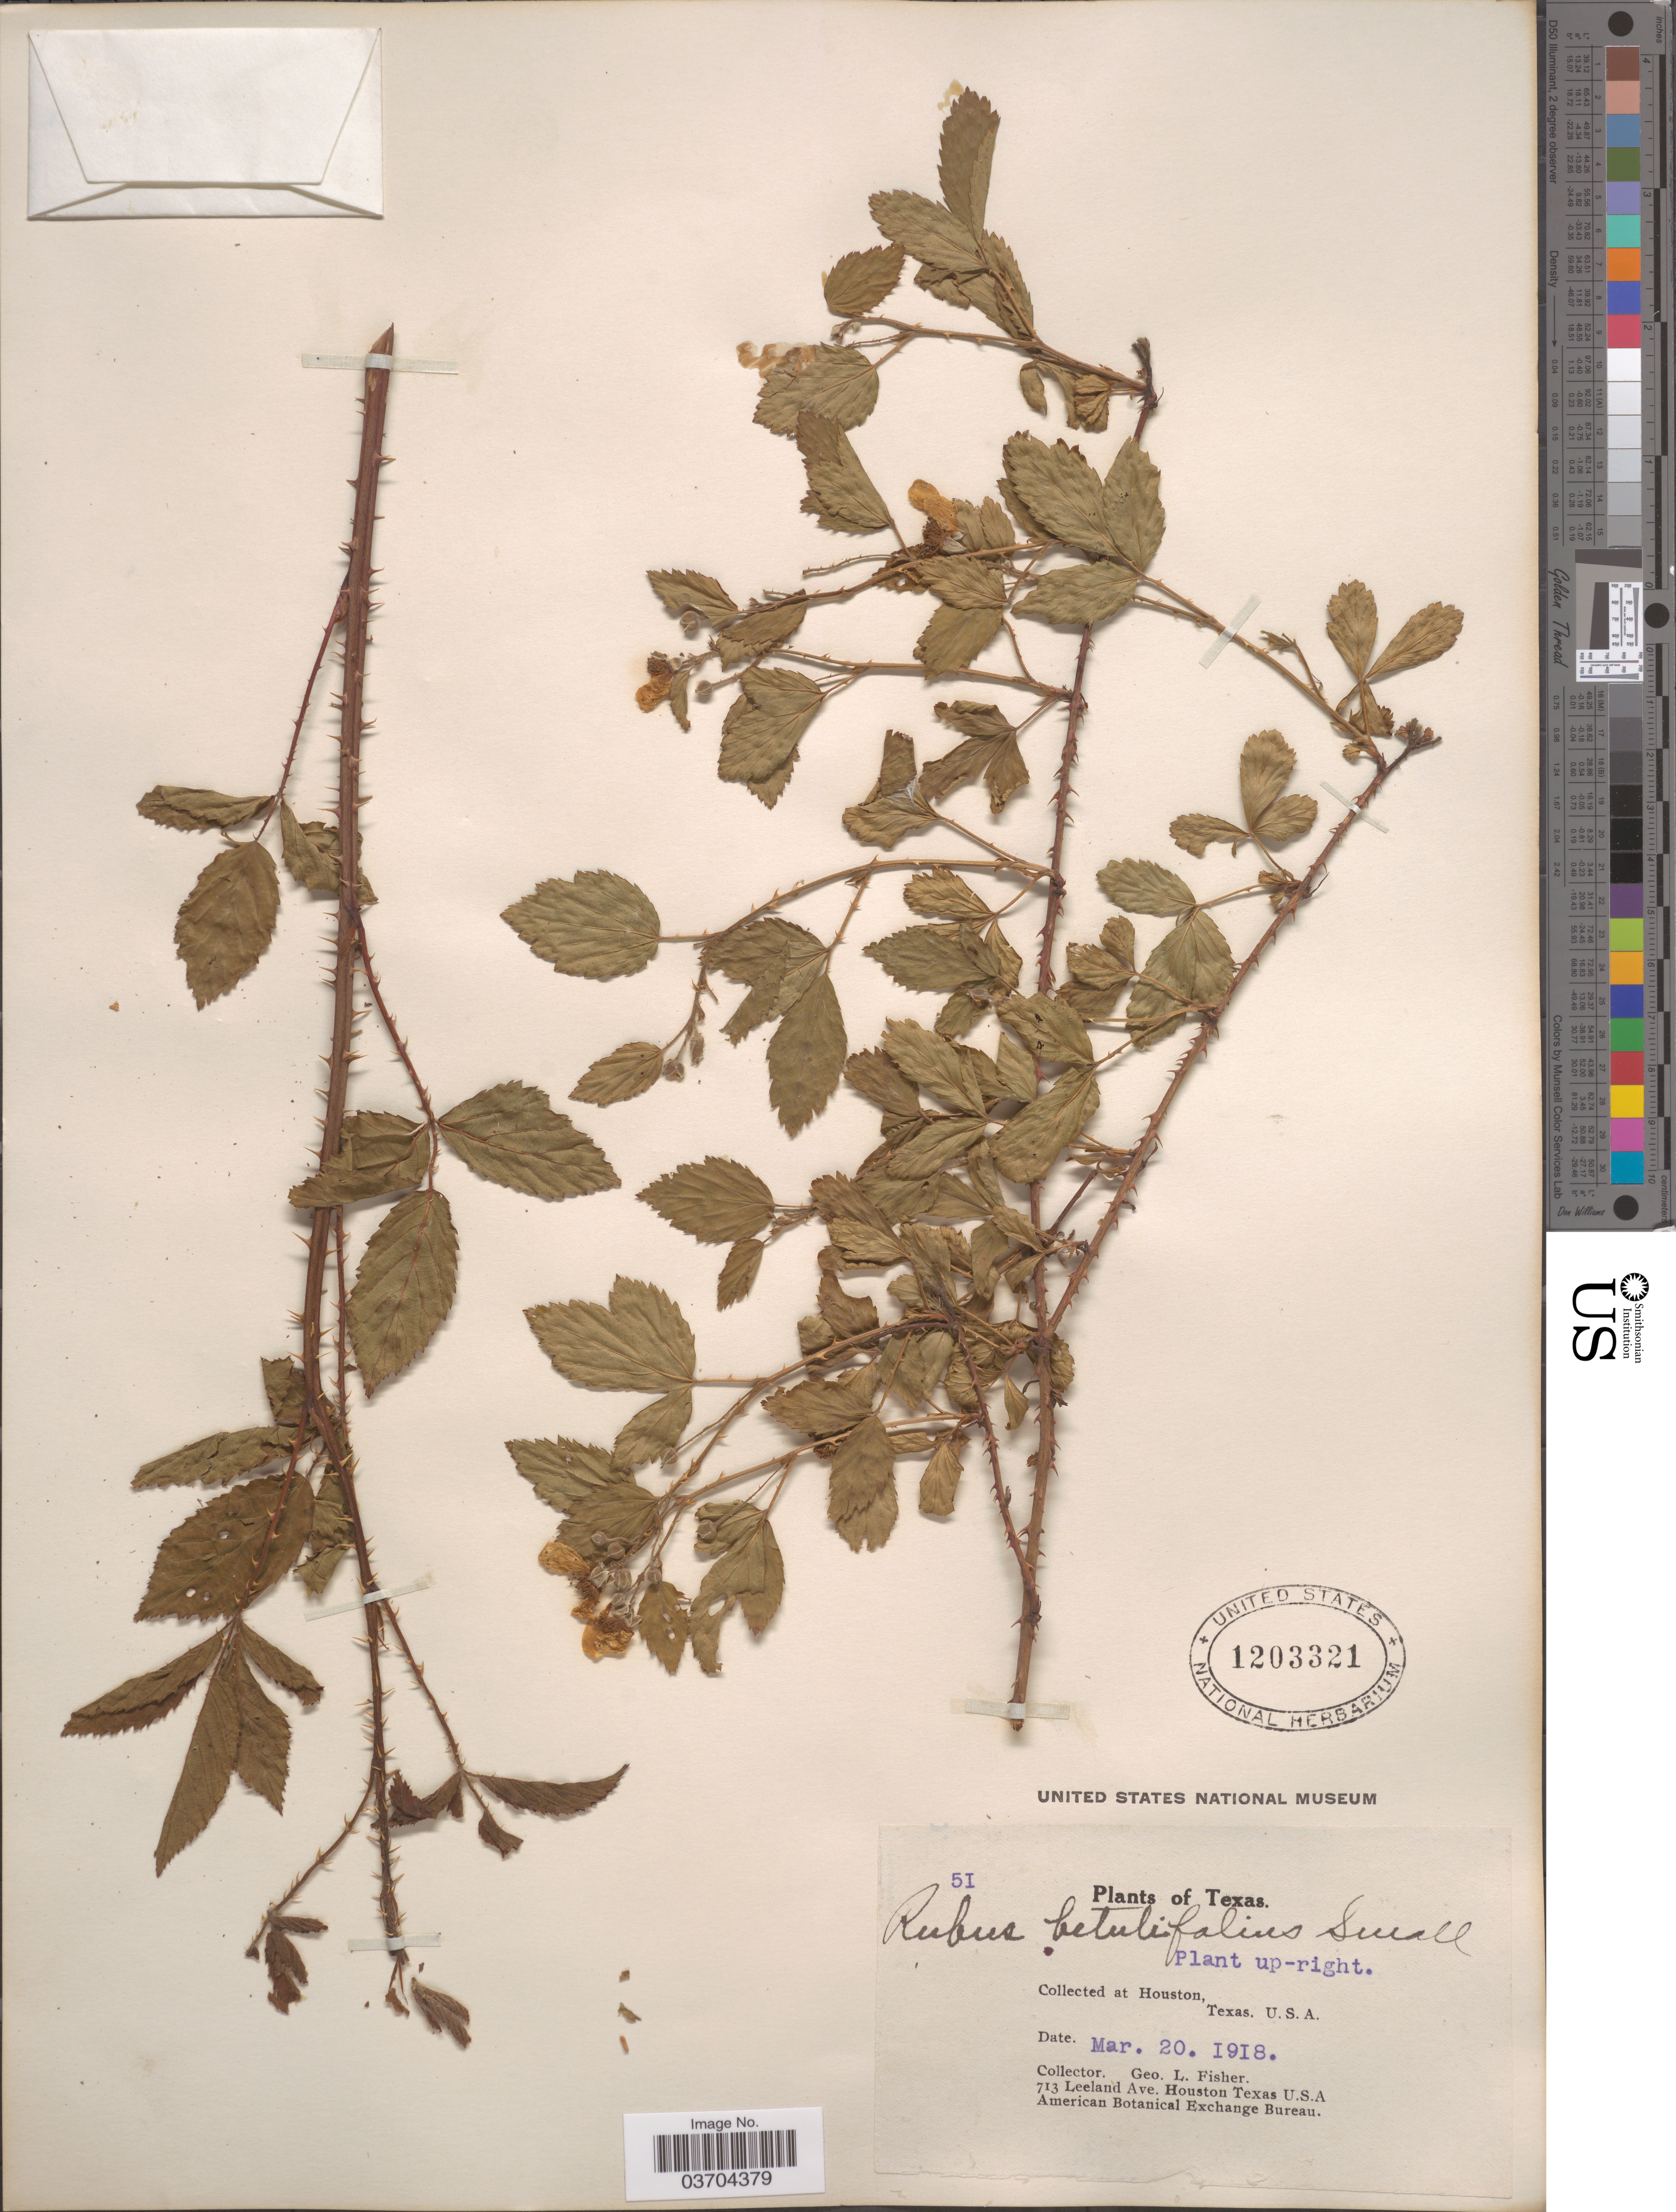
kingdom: Plantae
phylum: Tracheophyta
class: Magnoliopsida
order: Rosales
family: Rosaceae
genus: Rubus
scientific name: Rubus betulifolius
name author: Small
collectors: G. L. Fisher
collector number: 51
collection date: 1918-03-20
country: United States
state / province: Texas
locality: Houston.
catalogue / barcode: US 1203321